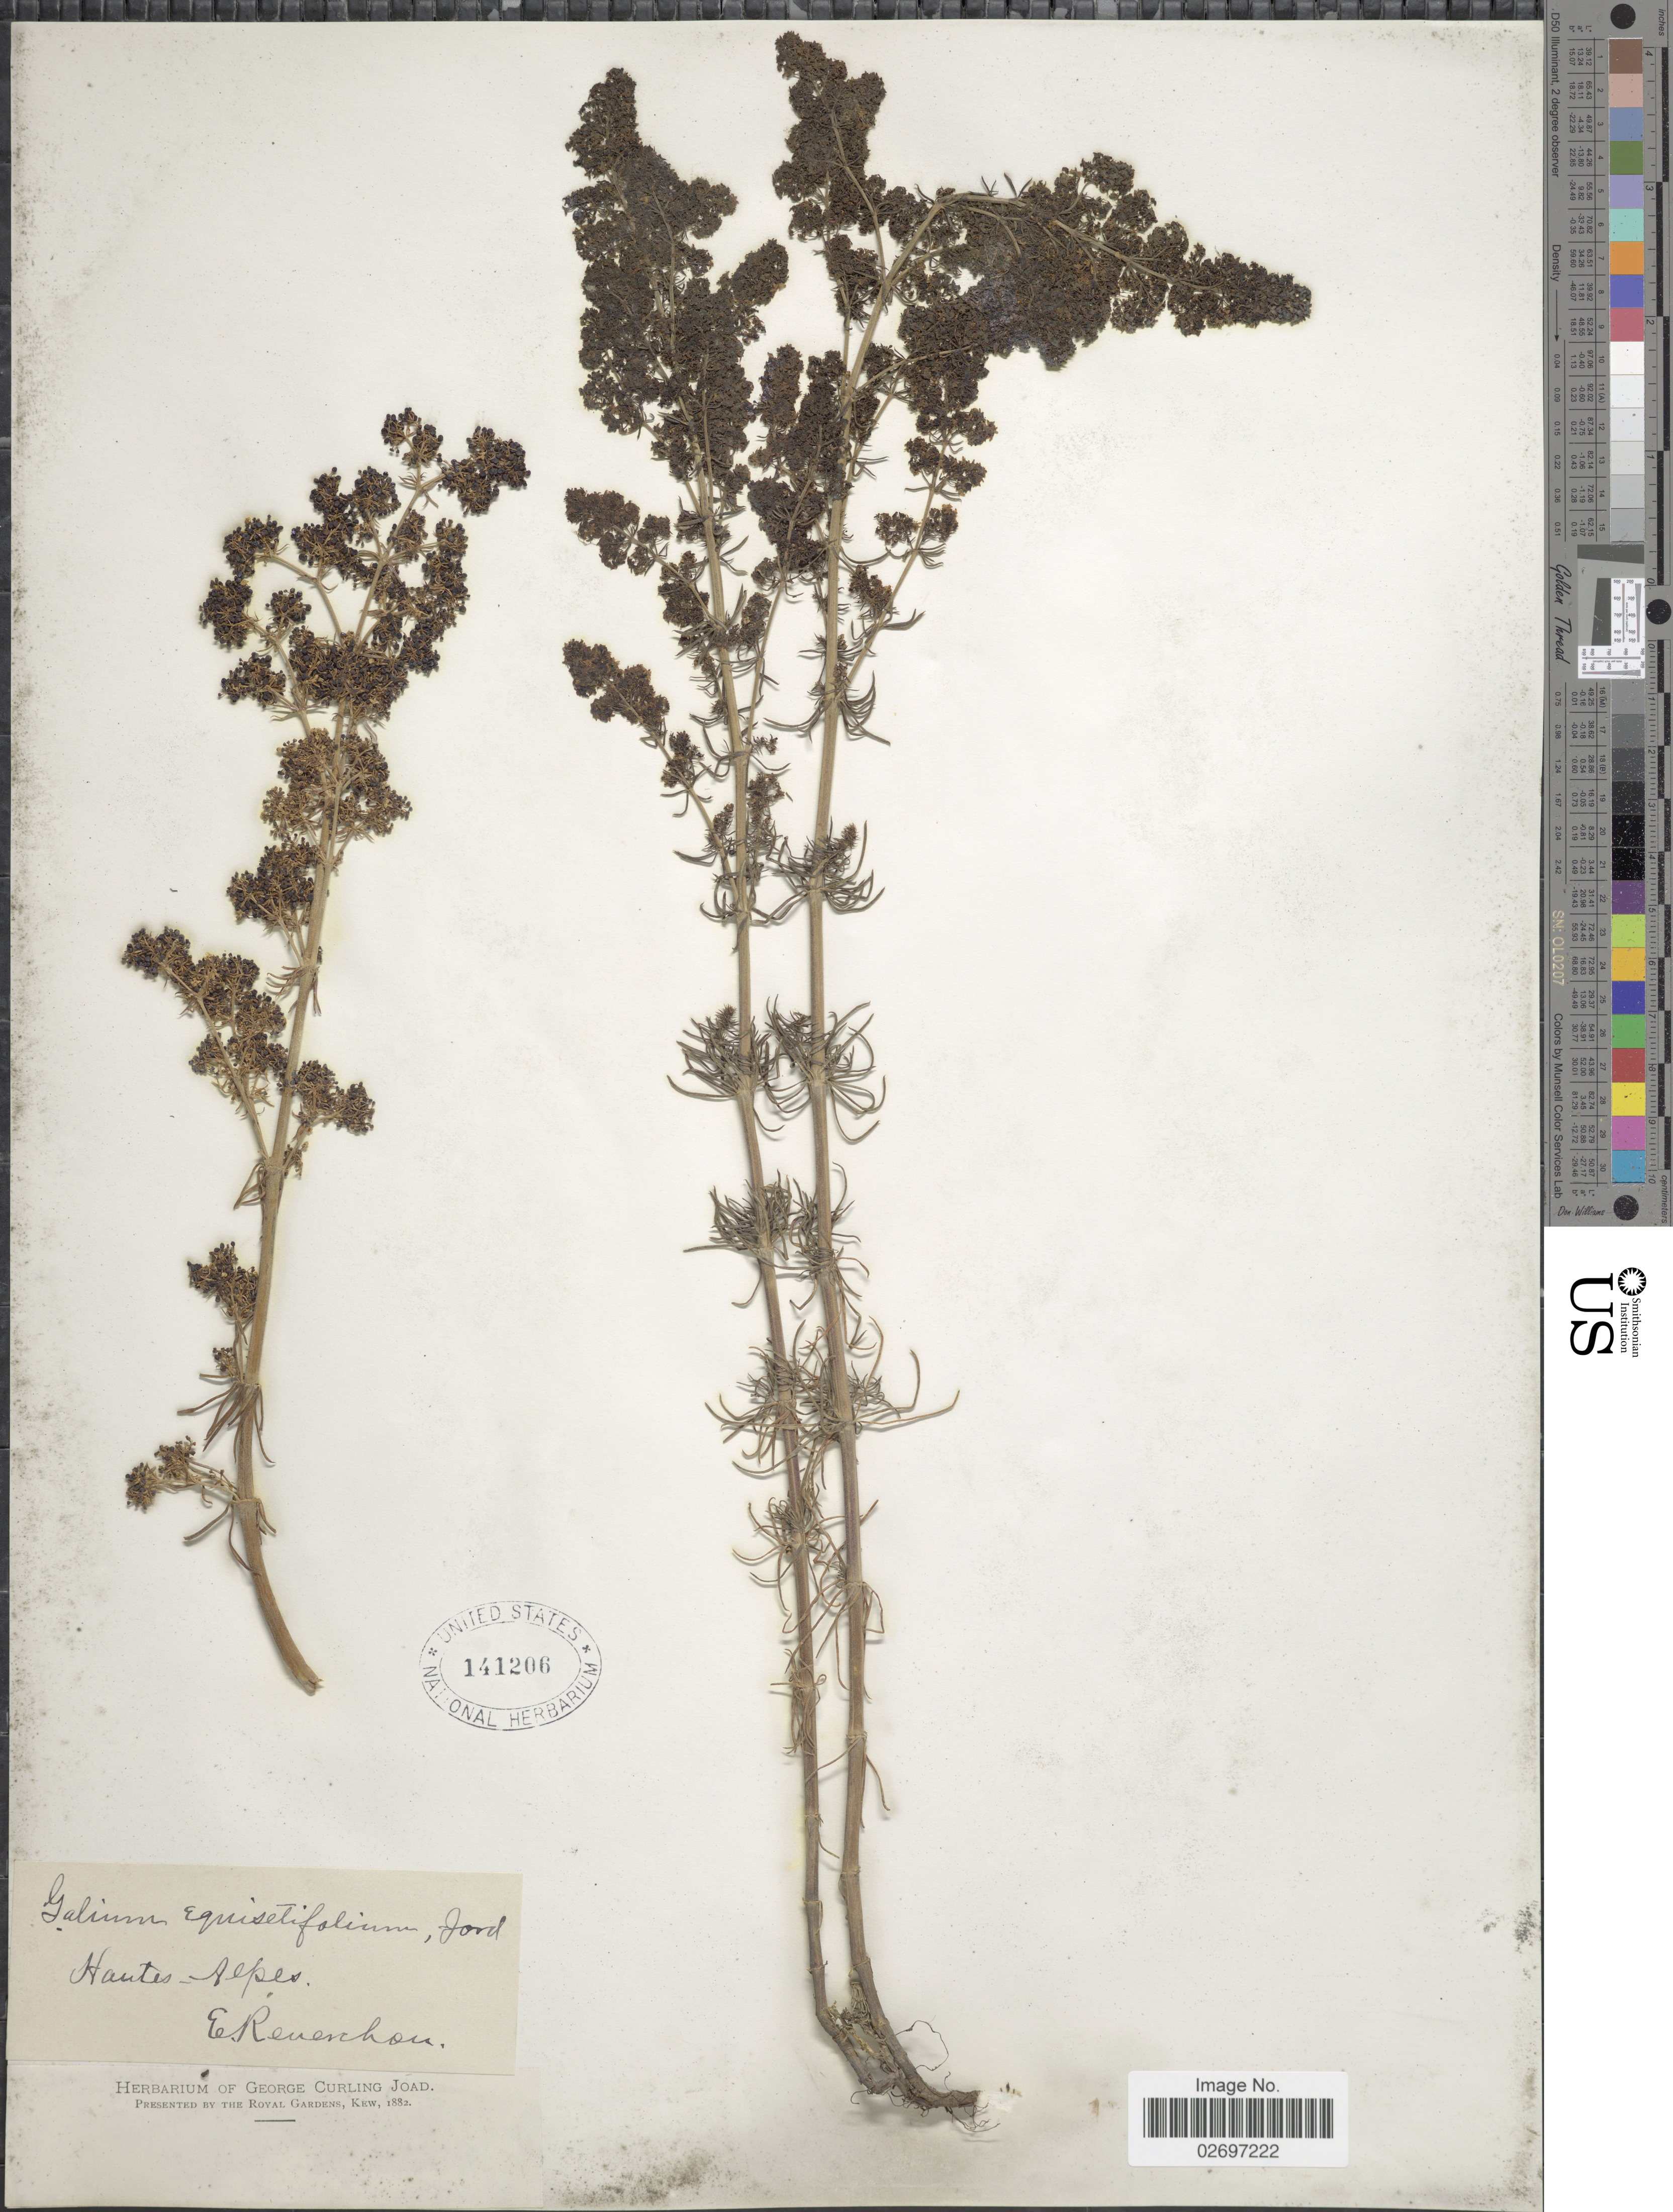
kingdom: Plantae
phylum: Tracheophyta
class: Magnoliopsida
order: Gentianales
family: Rubiaceae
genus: Galium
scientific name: Galium equisetifolium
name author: Jord.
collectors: E. Reverchon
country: France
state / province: Provence-Alpes-Côte d'Azur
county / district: Hautes-Alpes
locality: Hautes-Alpes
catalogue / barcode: US 141206